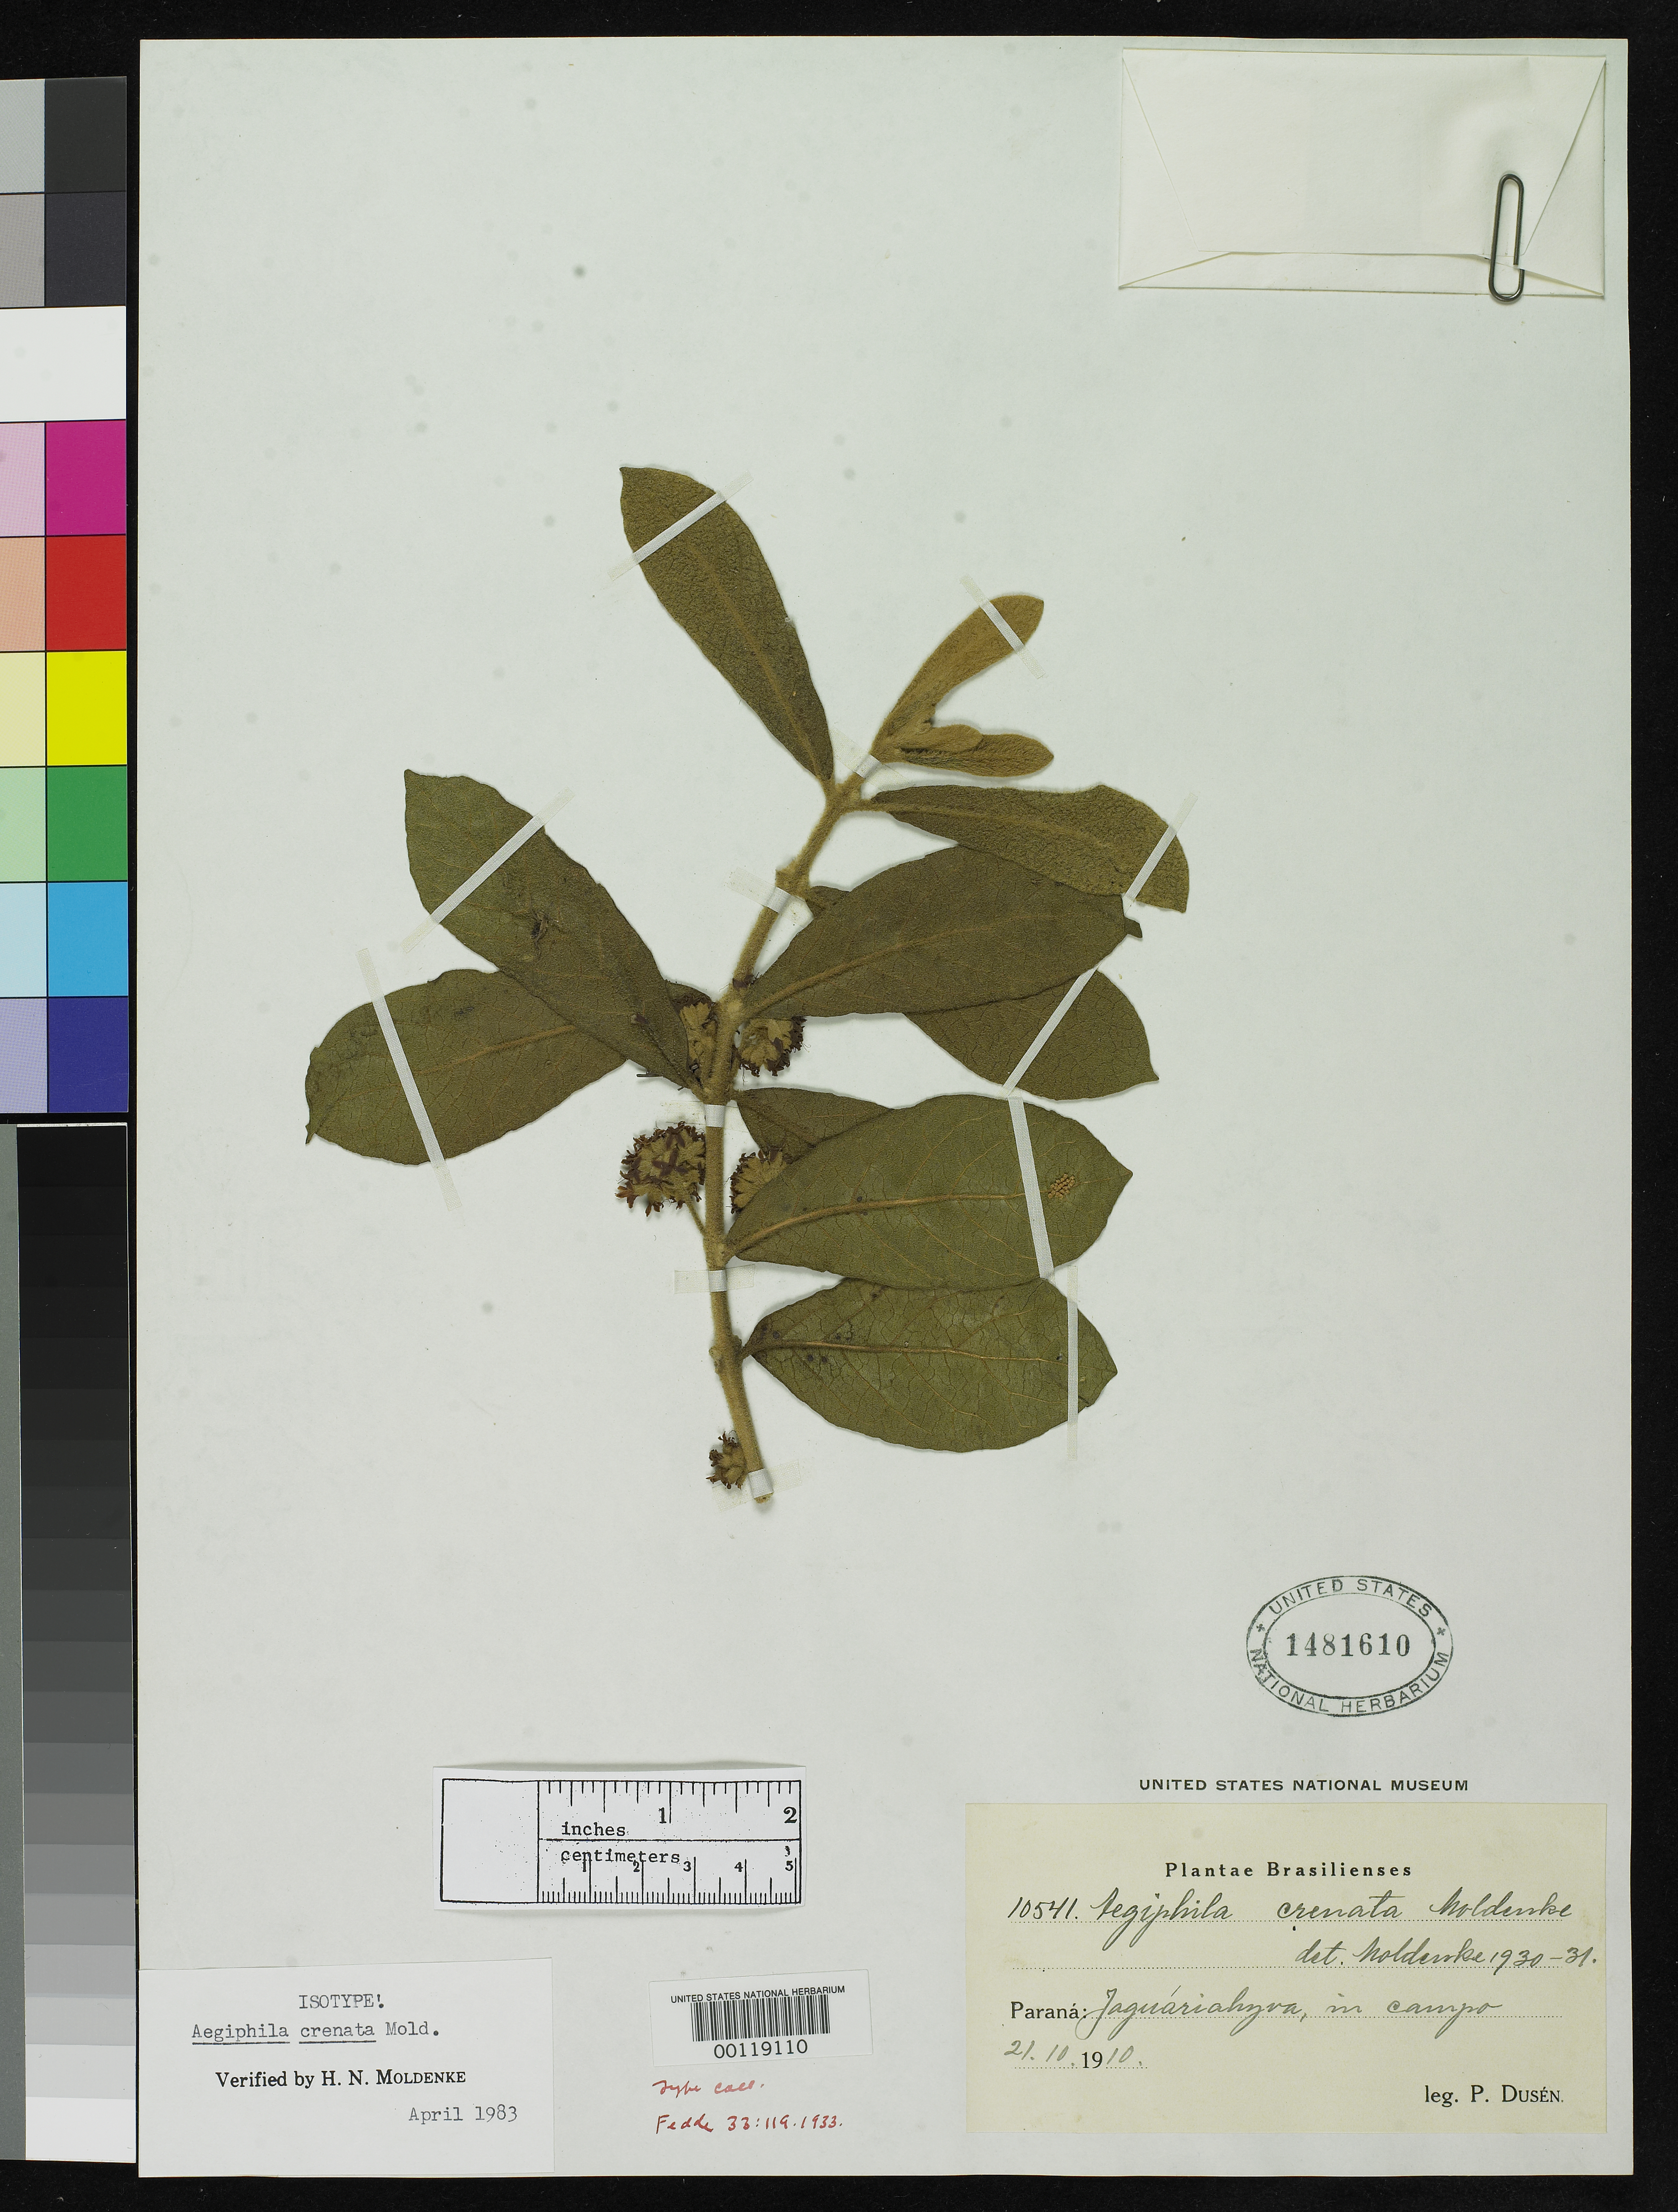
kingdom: Plantae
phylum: Tracheophyta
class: Magnoliopsida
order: Lamiales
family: Lamiaceae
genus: Aegiphila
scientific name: Aegiphila crenata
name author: Moldenke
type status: Isotype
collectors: P. Dusén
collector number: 10541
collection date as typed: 28 Oct 1910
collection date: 1910-10-28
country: Brazil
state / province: Paraná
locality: Jaguariahyva.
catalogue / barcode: US 1481610